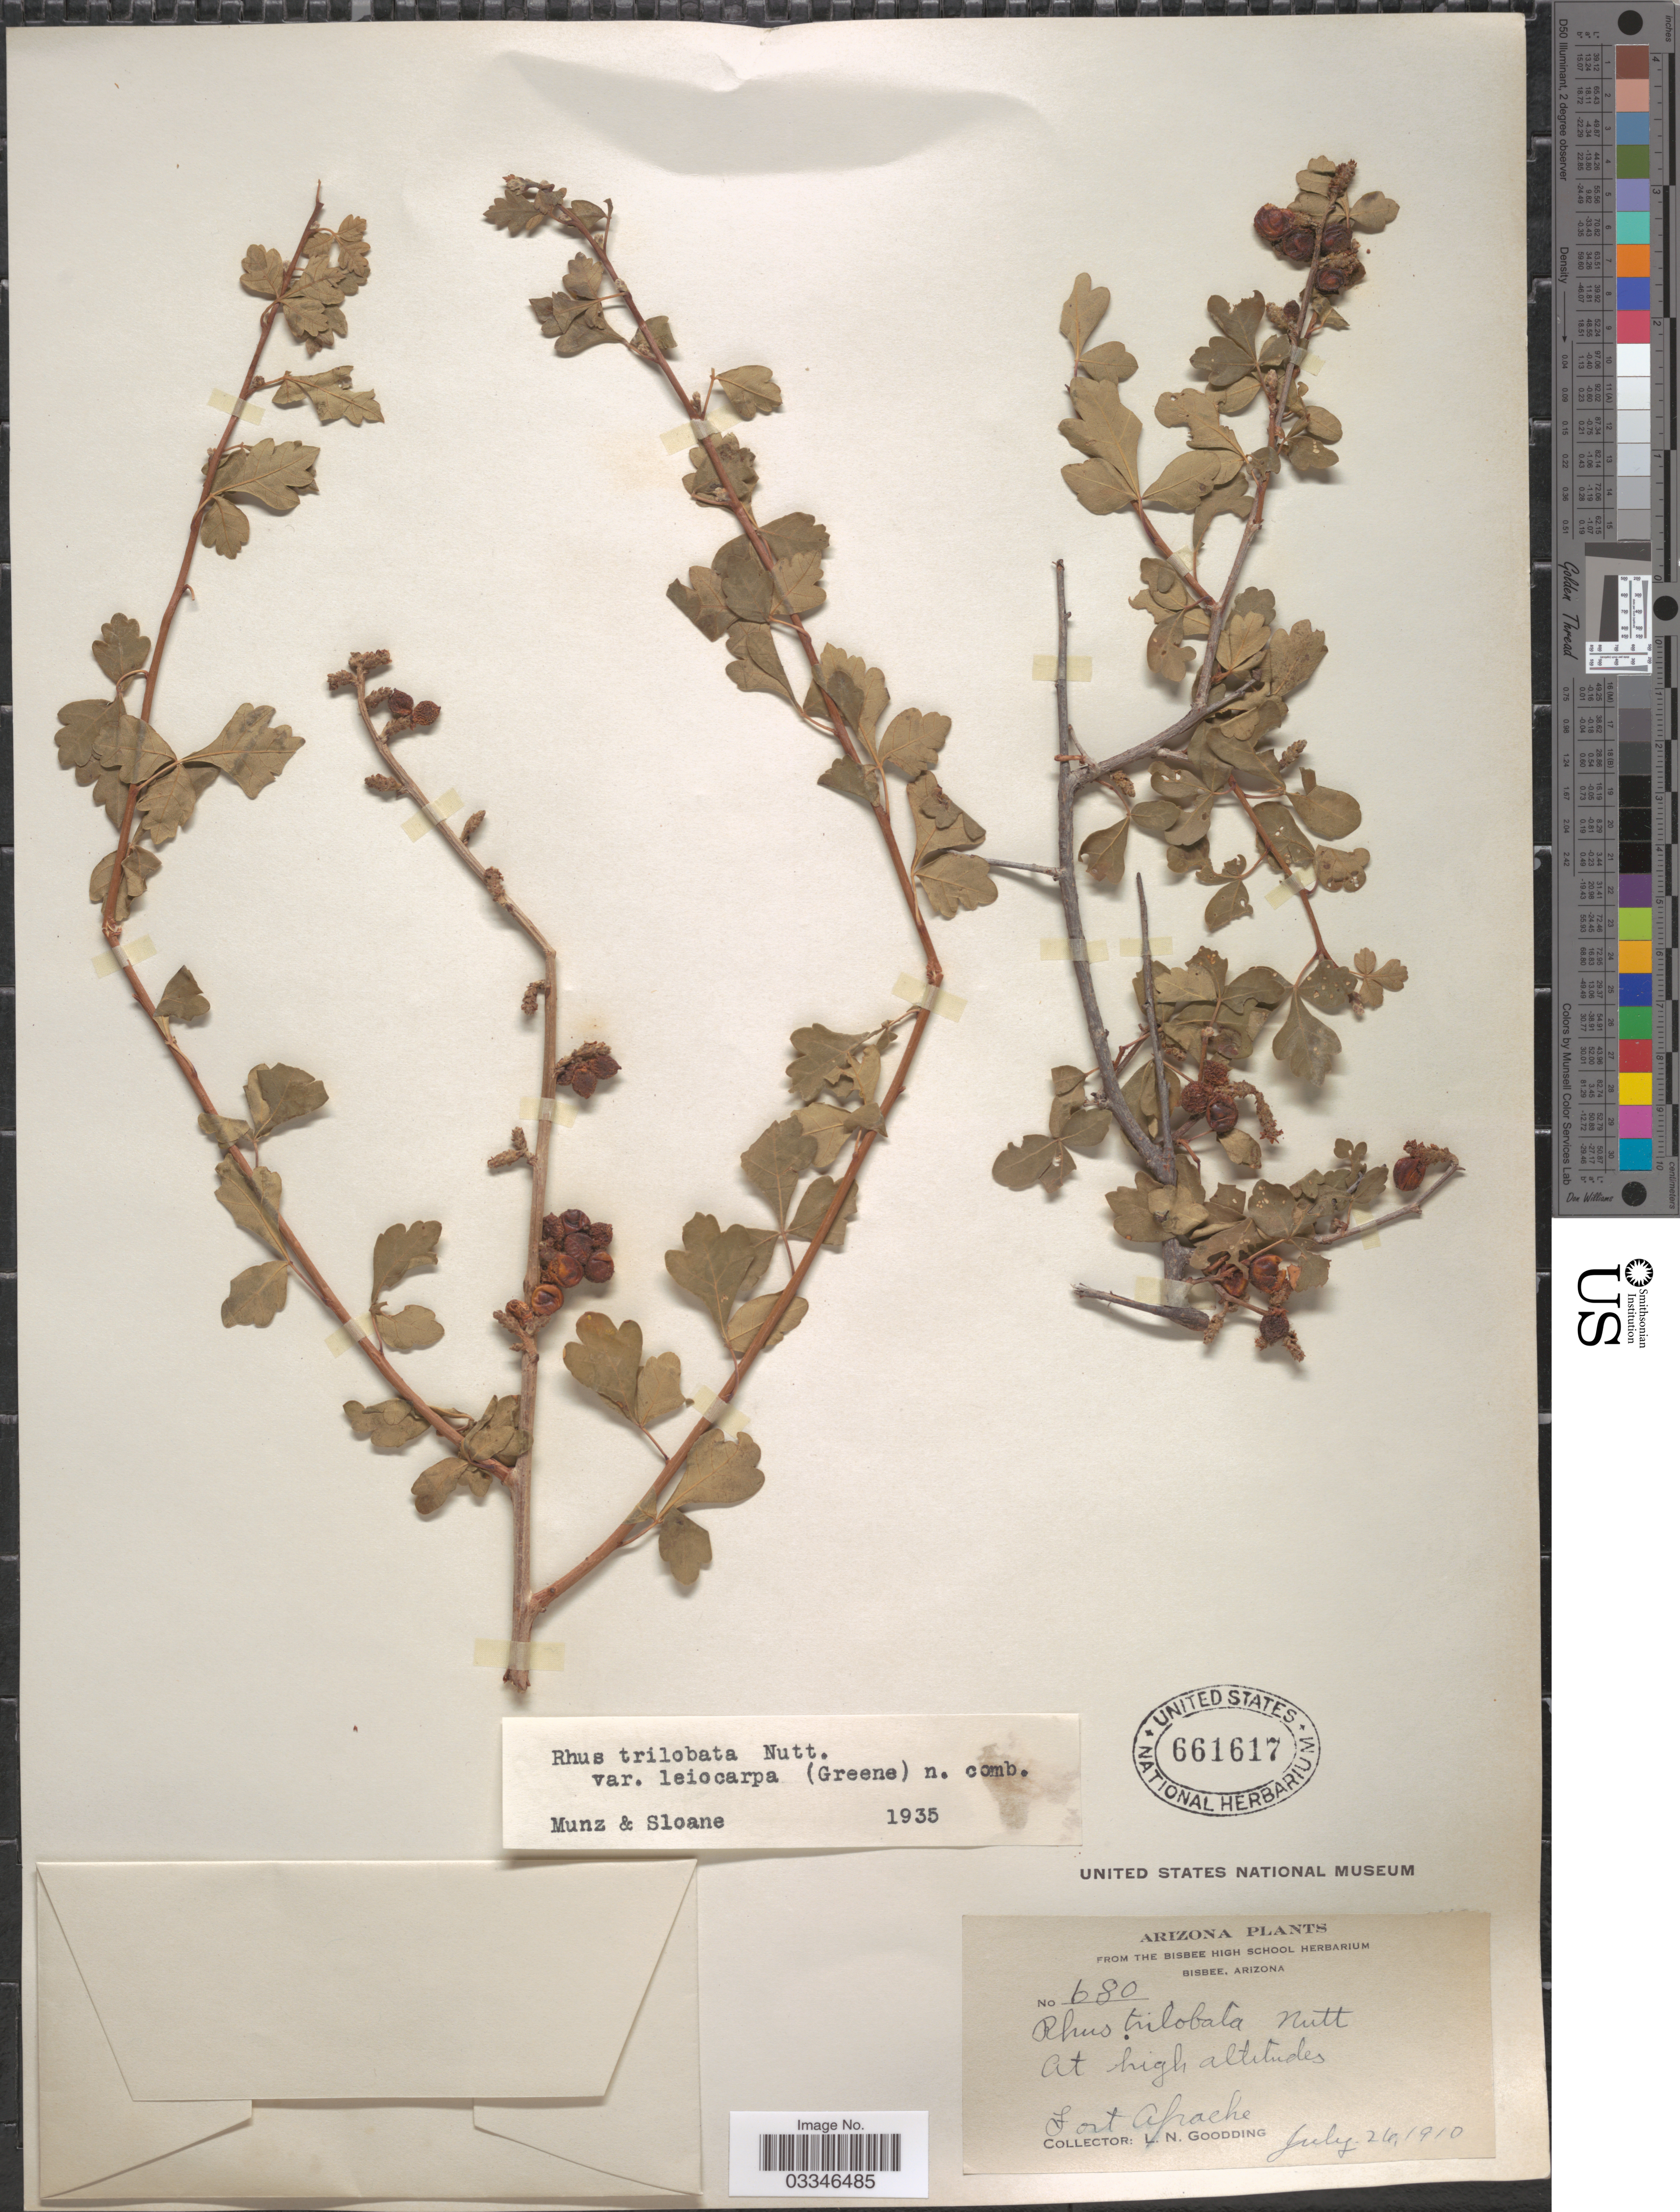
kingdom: Plantae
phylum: Tracheophyta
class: Magnoliopsida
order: Sapindales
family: Anacardiaceae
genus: Rhus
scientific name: Rhus trilobata var. leiocarpa (Greene) Munz & Sloane ined.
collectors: L. N. Goodding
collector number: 680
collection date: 1910-07-26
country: United States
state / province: Arizona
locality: Fort Apache.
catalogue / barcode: US 661617